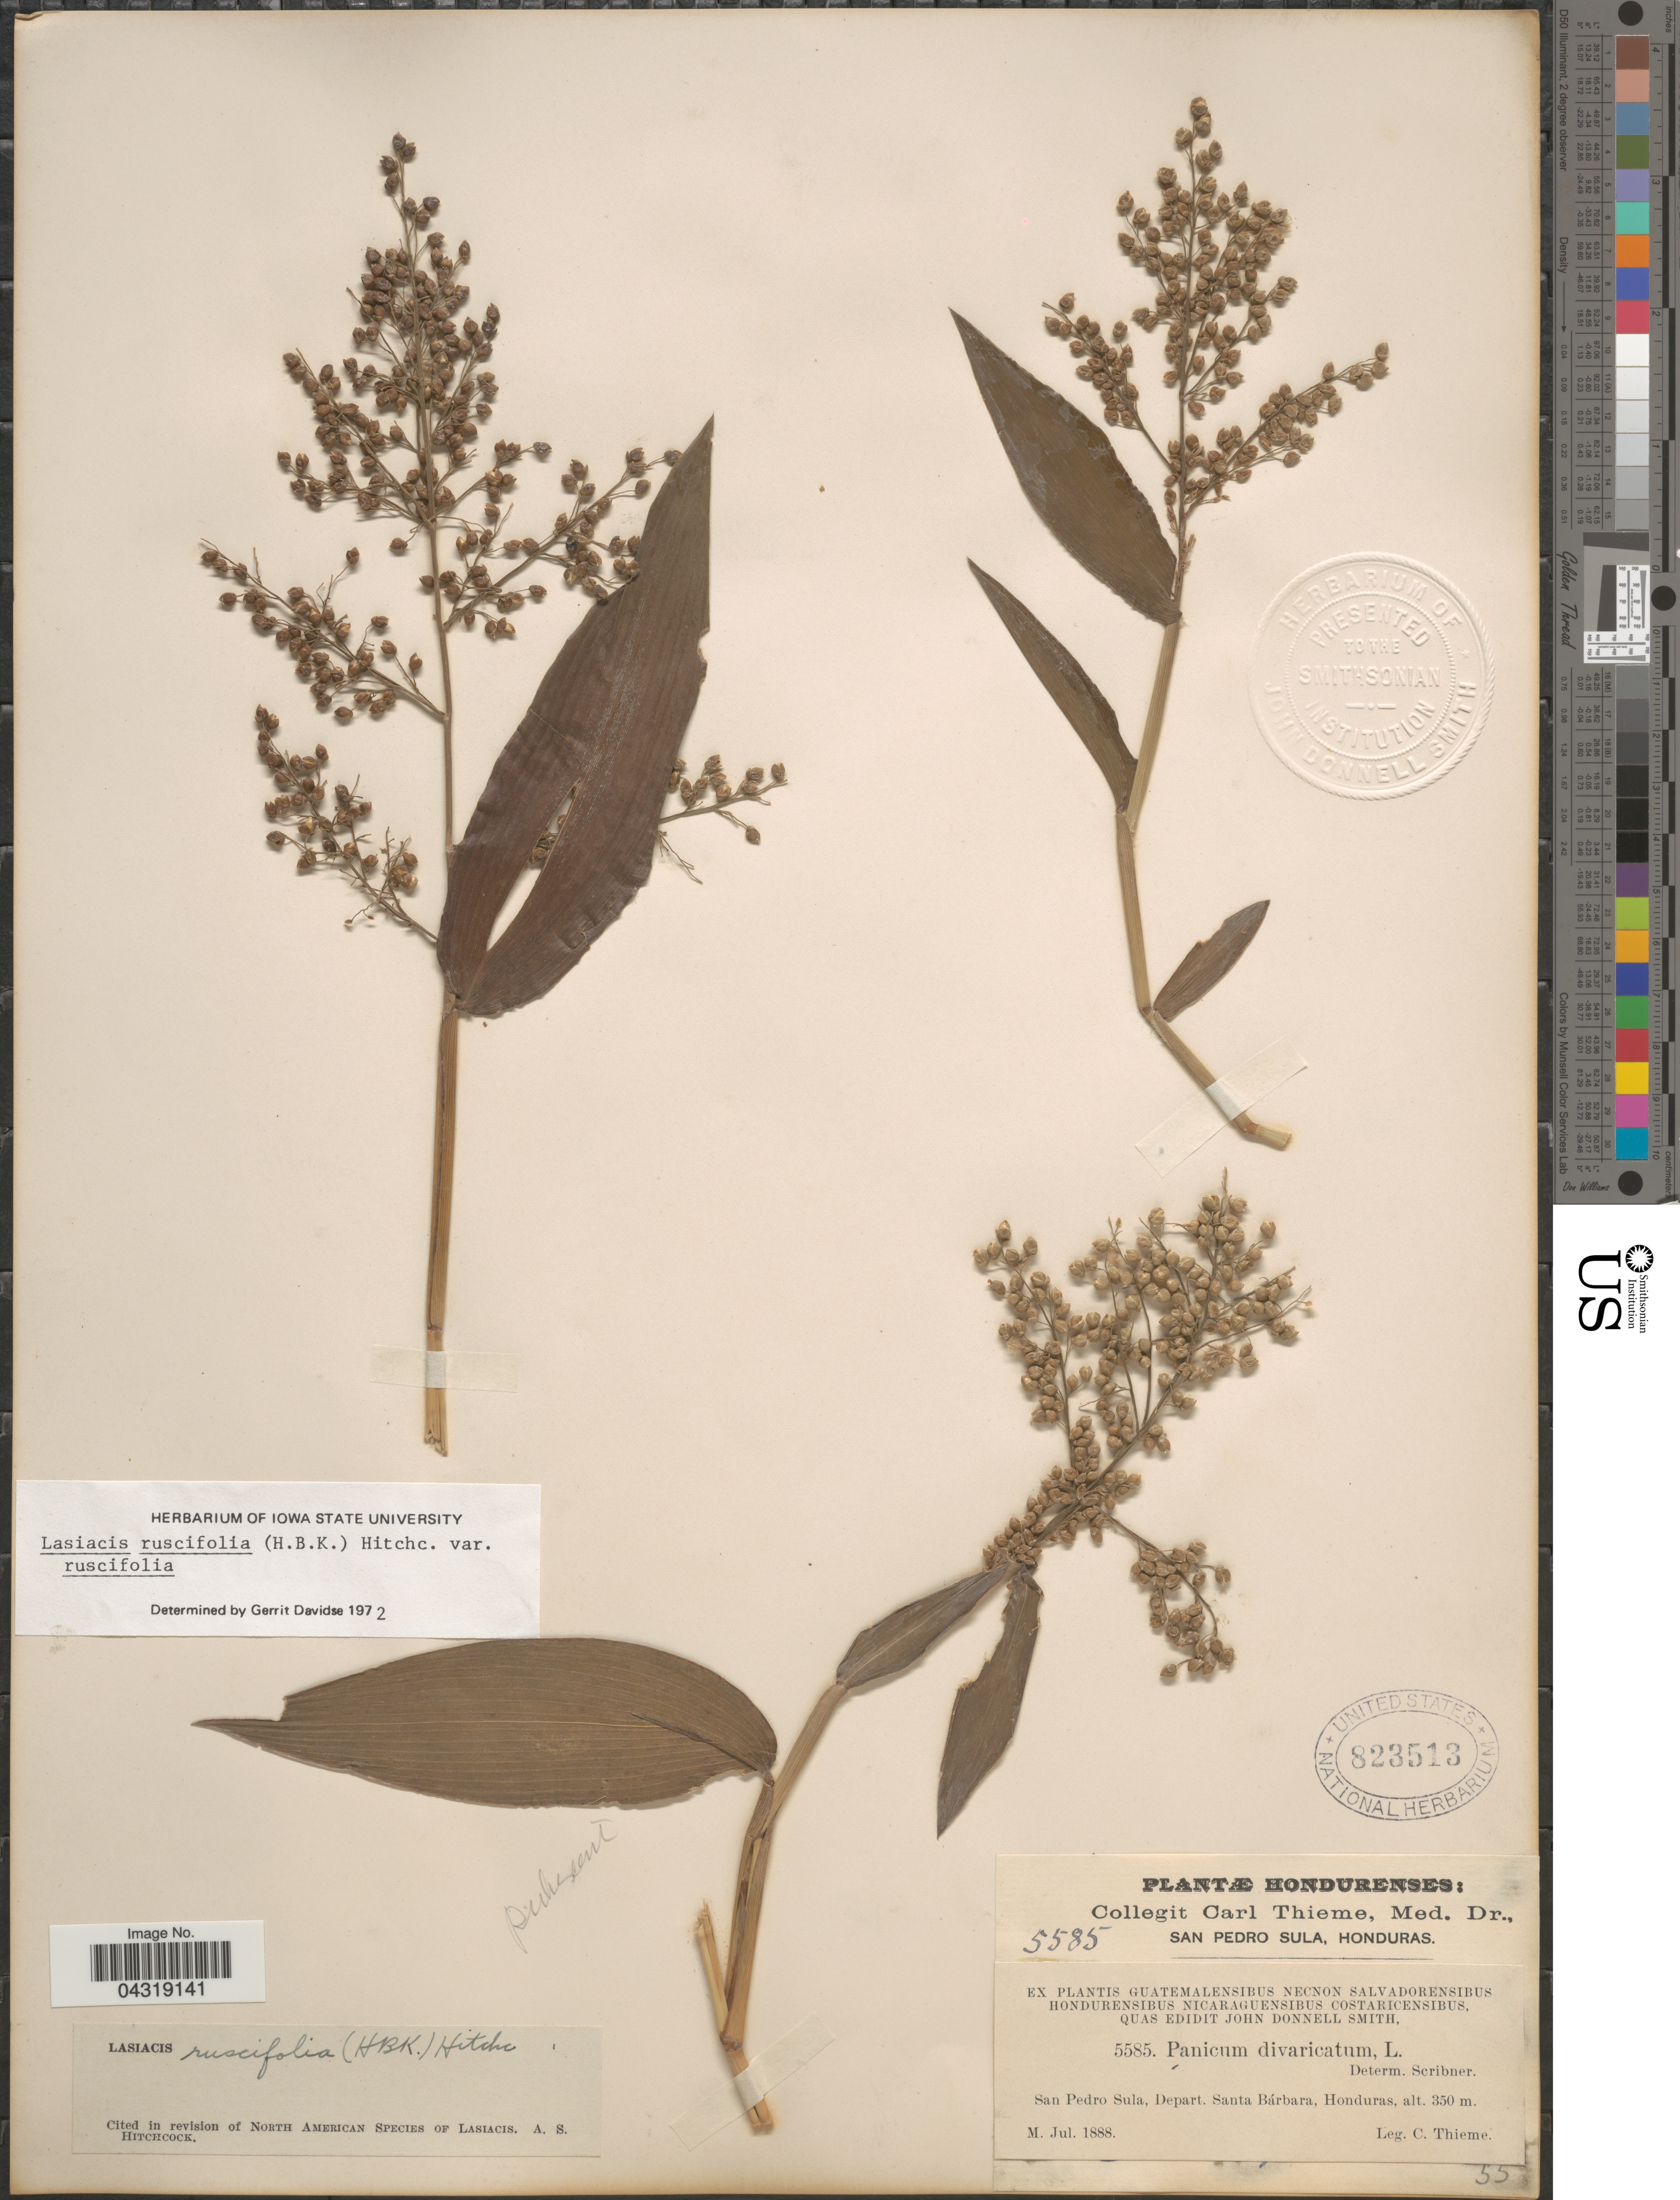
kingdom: Plantae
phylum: Tracheophyta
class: Liliopsida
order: Poales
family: Poaceae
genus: Lasiacis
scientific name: Lasiacis ruscifolia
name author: (Kunth) Hitchc.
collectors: C. Thieme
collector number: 5585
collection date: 1888-07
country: Honduras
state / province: Santa Barbara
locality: San Pedro Sula, Depart. Santa Bárbara.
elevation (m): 350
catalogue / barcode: US 823513